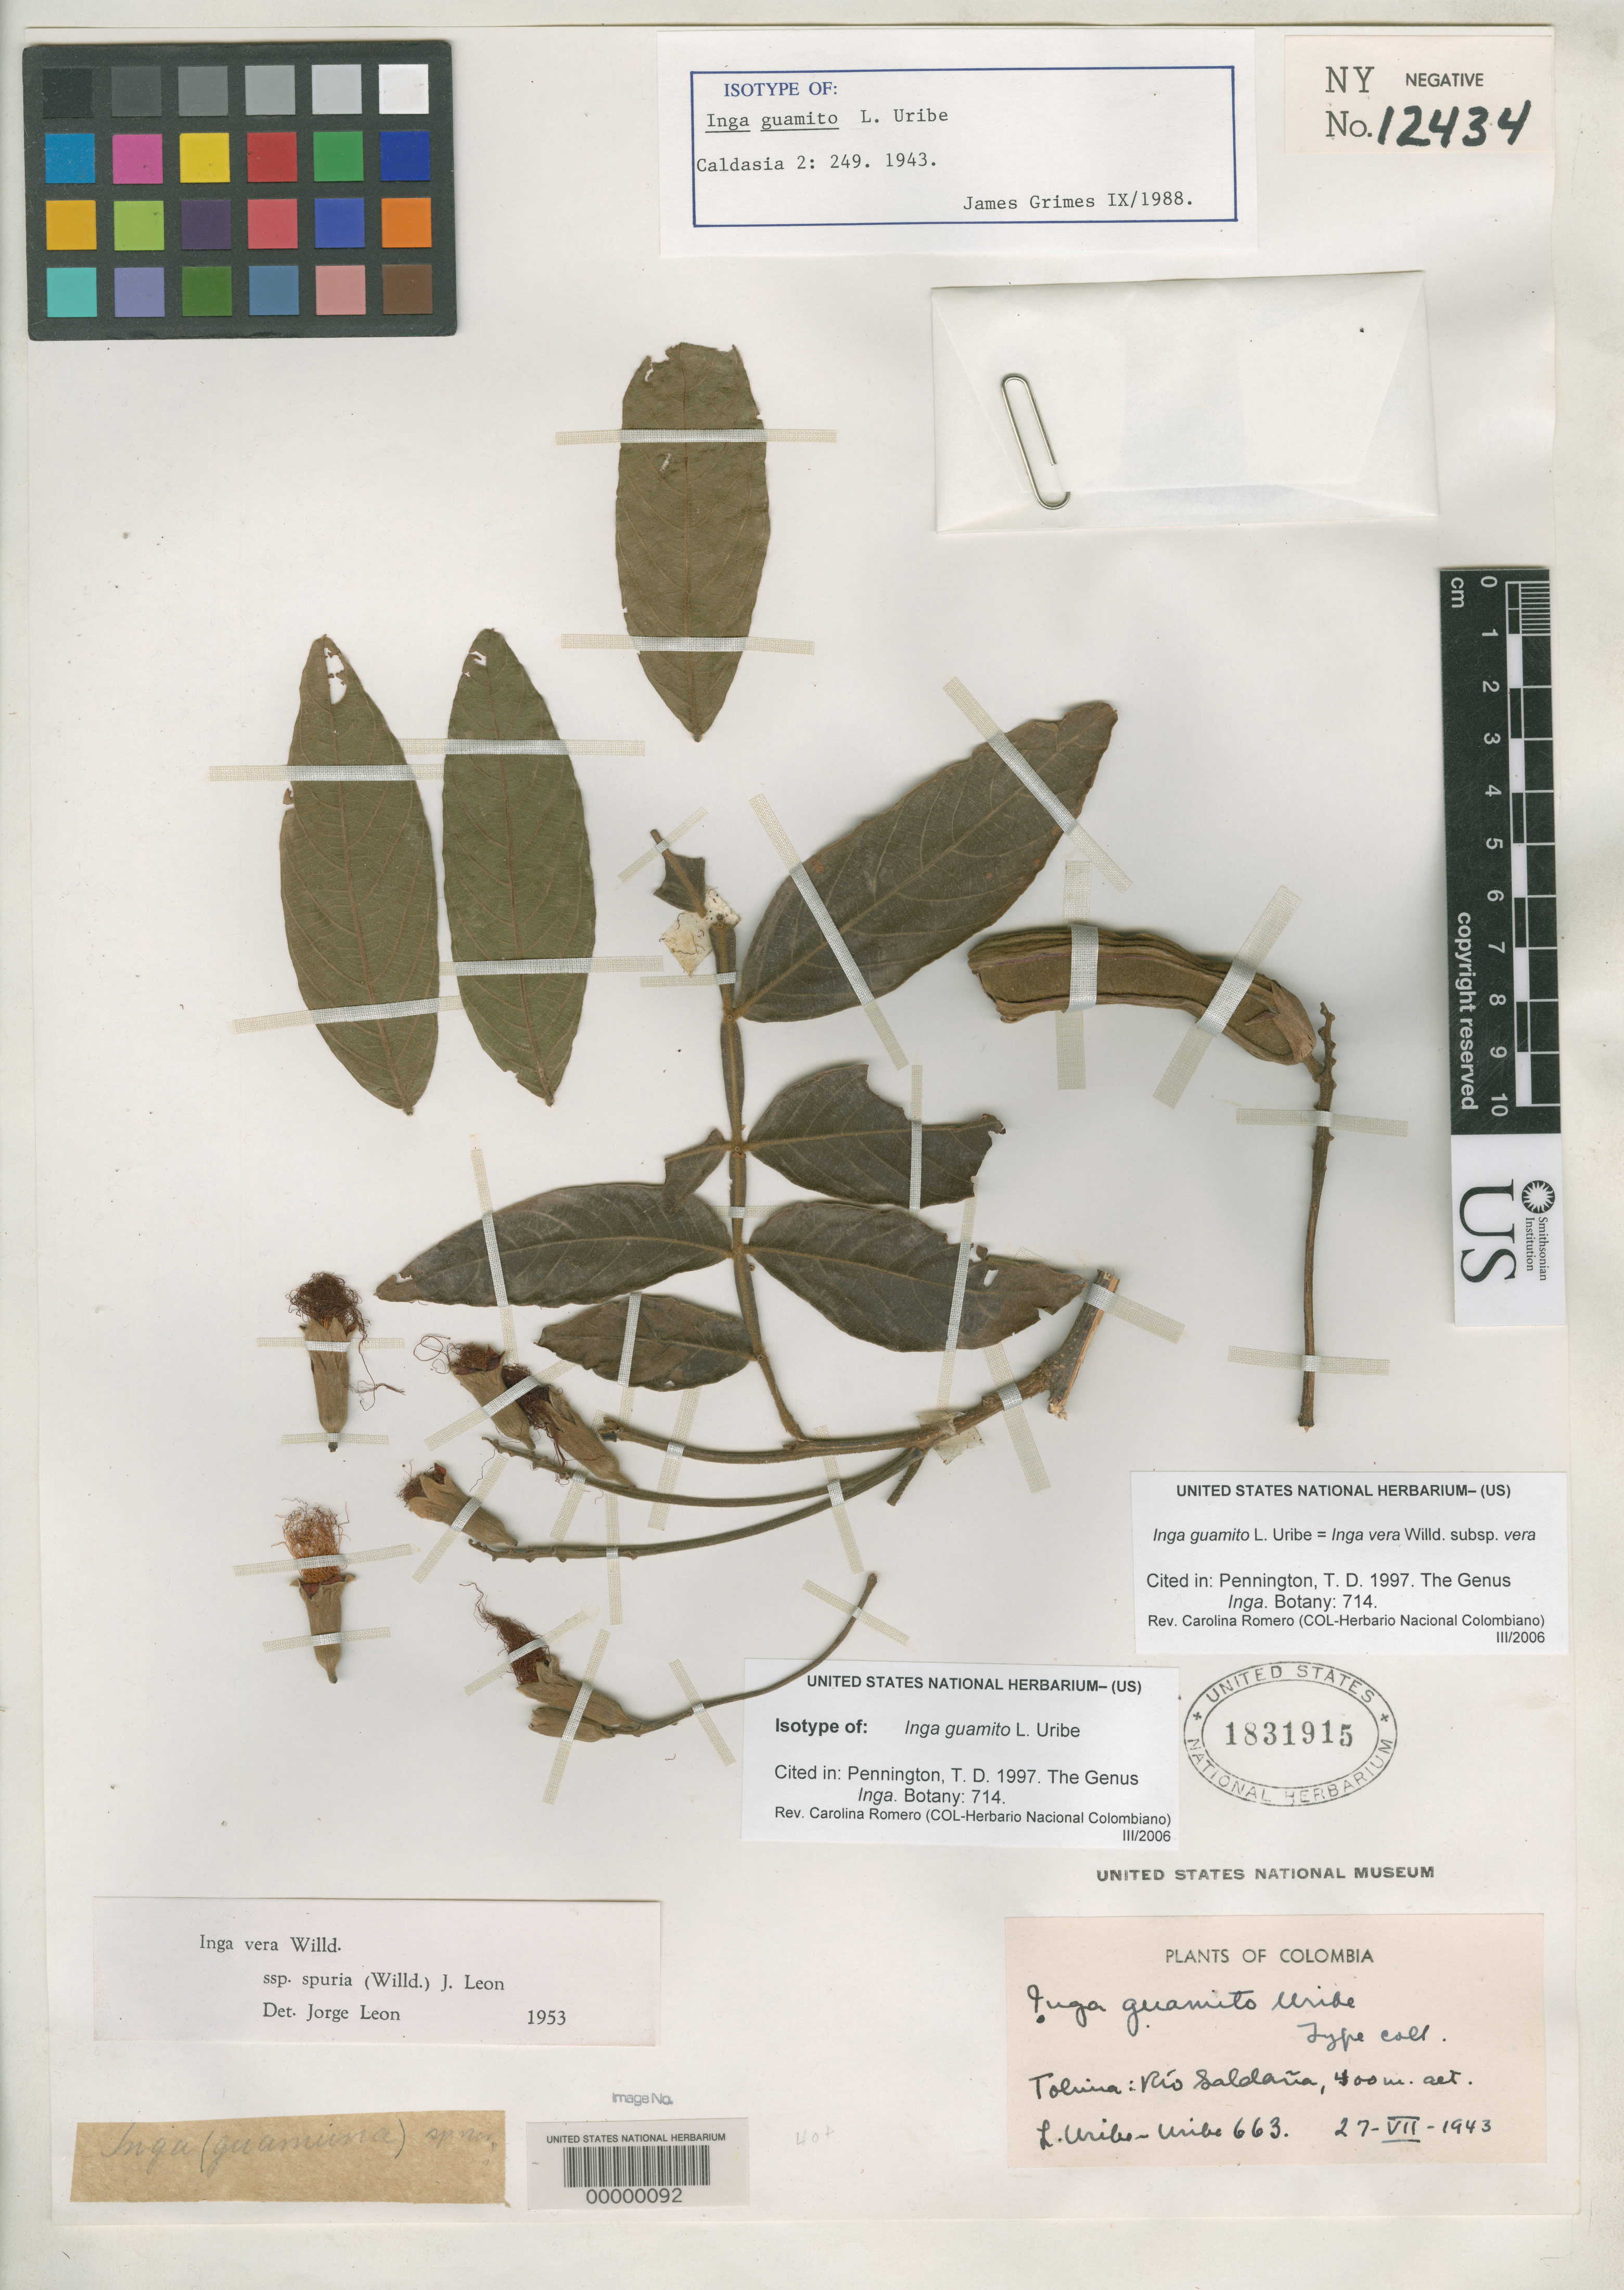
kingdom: Plantae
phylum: Tracheophyta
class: Magnoliopsida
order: Fabales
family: Fabaceae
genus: Inga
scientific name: Inga guamito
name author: L. Uribe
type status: Isotype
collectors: L. Uribe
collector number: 663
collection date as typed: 27 Jul 1943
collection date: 1943-07-27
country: Colombia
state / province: Tolima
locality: Rio Saldana.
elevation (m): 400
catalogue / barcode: US 1831915